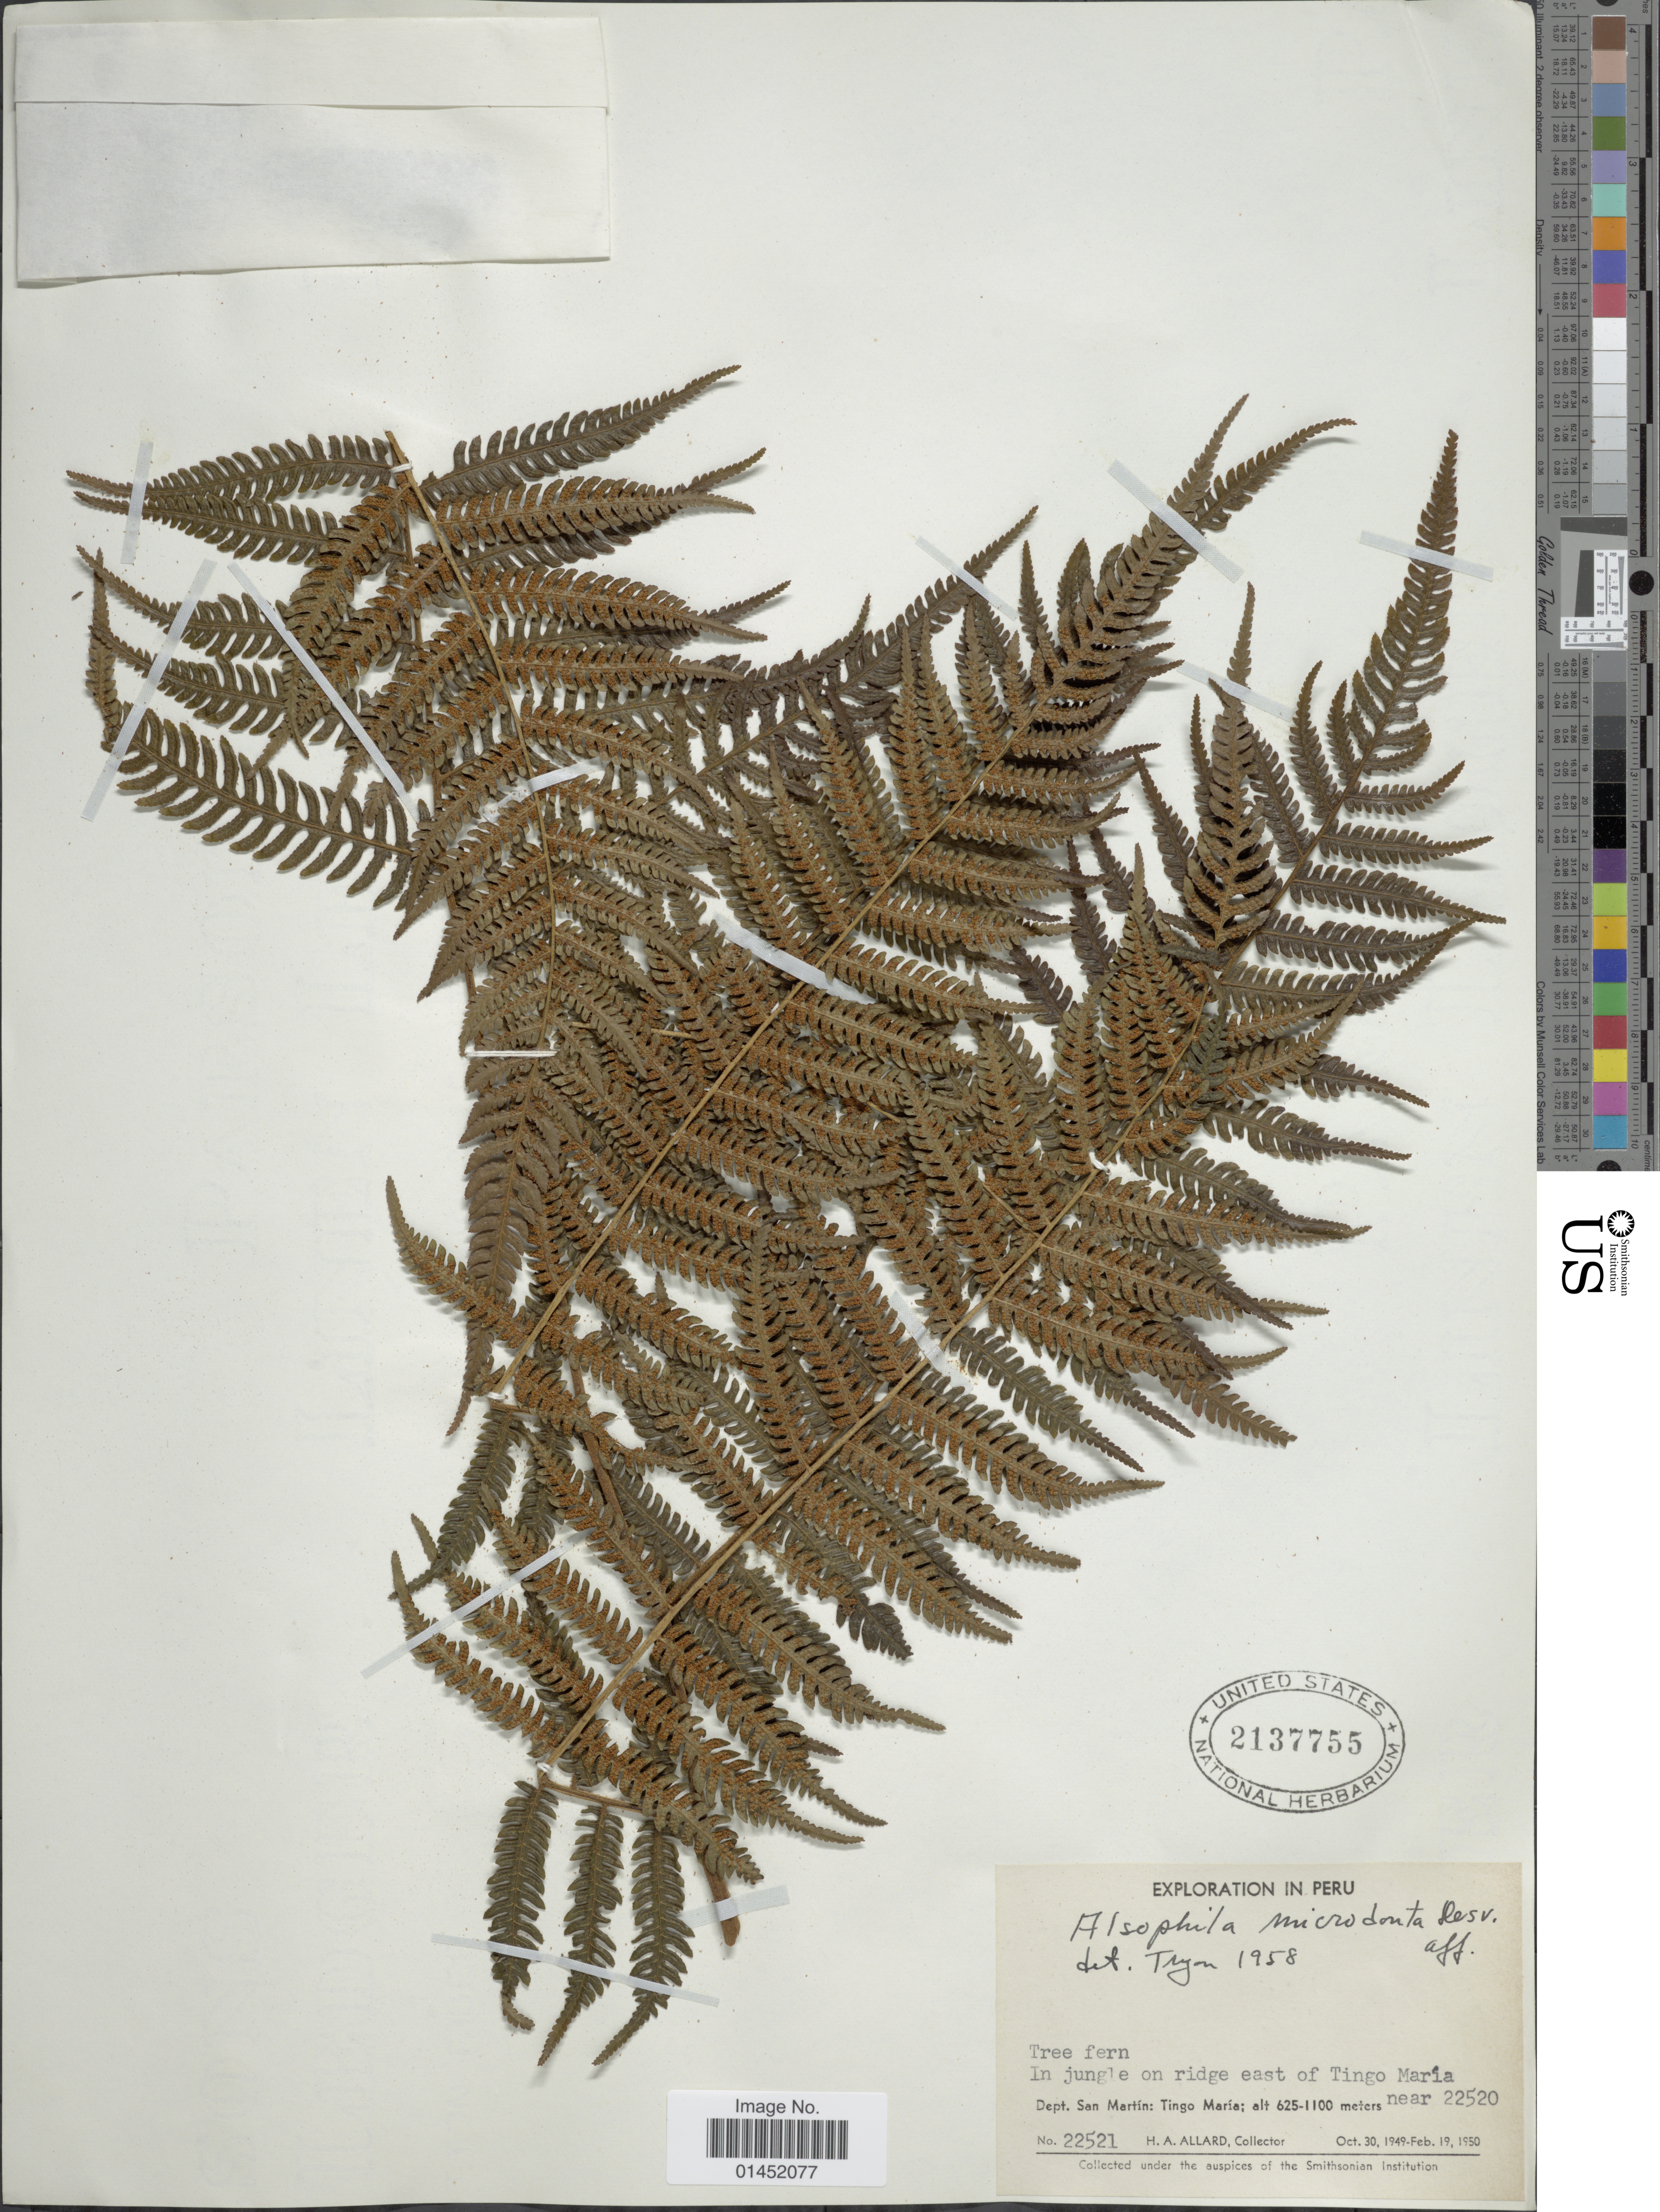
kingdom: Plantae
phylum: Tracheophyta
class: Polypodiopsida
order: Cyatheales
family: Cyatheaceae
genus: Cyathea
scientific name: Cyathea microdonta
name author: (Desv.) Domin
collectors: H. A. Allard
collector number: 22521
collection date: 1949-10-30/1950-02-19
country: Peru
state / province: San Martín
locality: In jungle on ridge east of Tingo María. Dept. San Martín: Tingo María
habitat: in jungle on ridge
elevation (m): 625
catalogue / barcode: US 213775